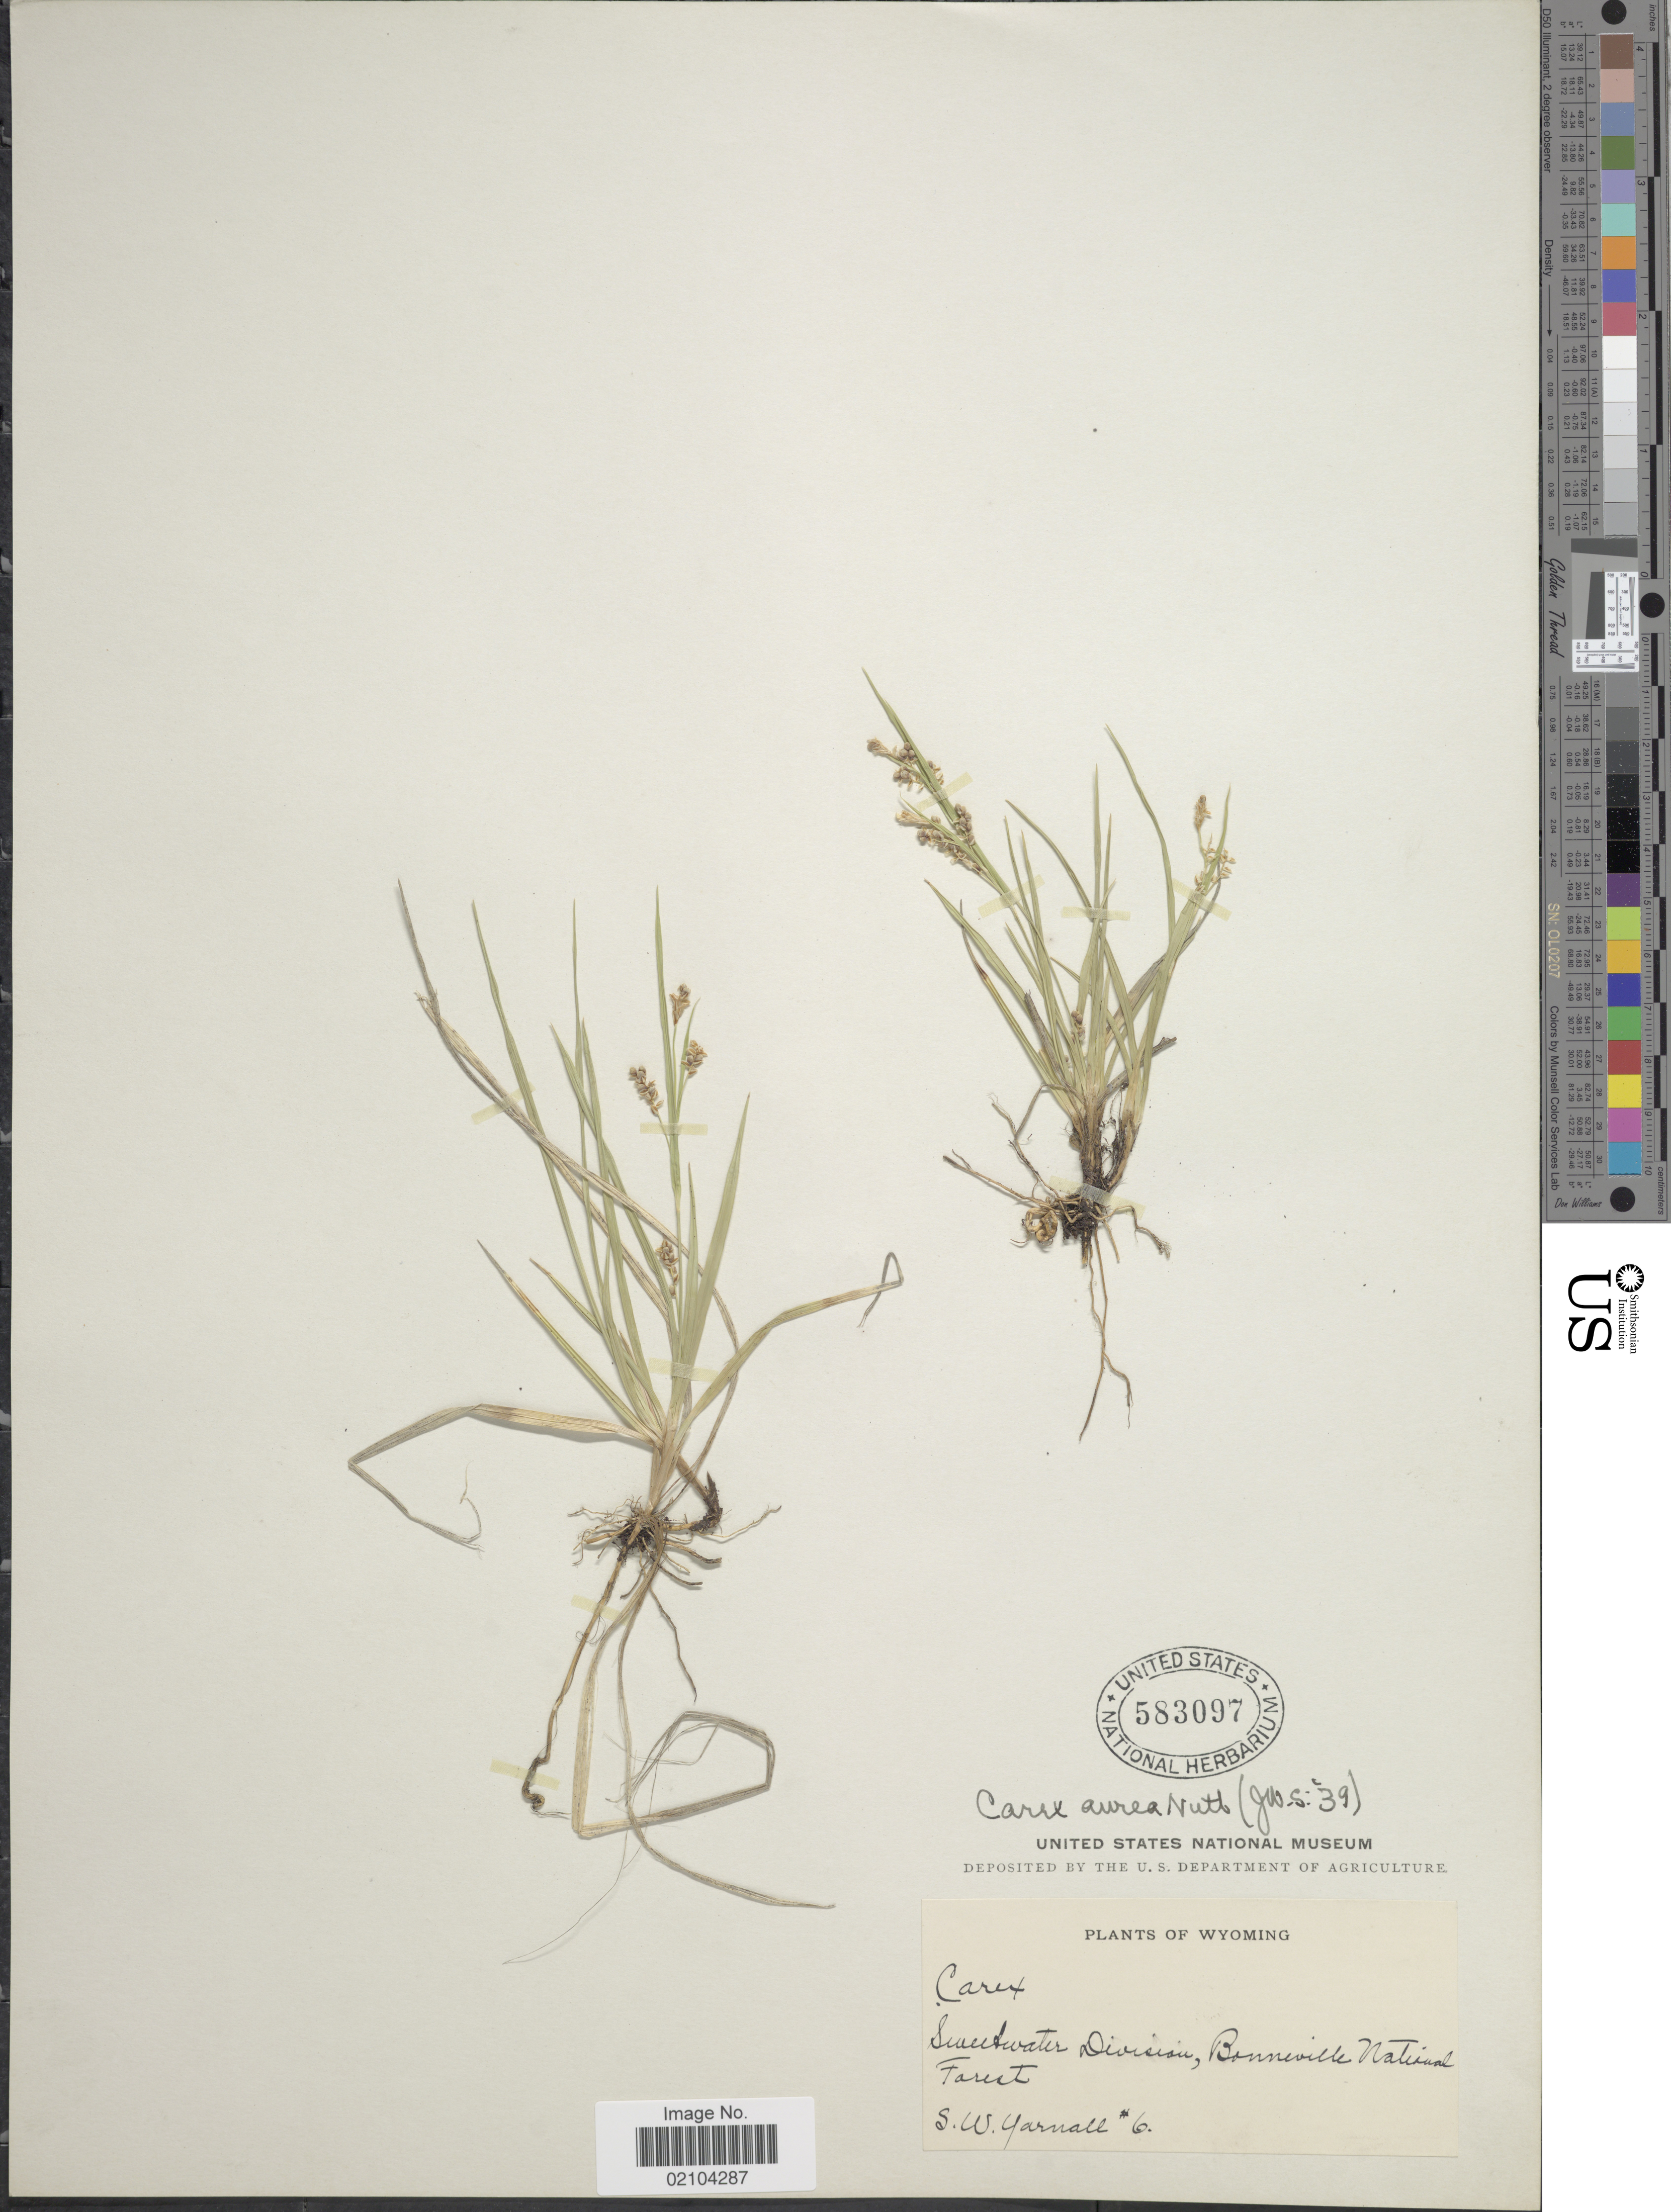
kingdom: Plantae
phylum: Tracheophyta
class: Liliopsida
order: Poales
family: Cyperaceae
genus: Carex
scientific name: Carex aurea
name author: Nutt.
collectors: S. Yarnall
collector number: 6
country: United States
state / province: Wyoming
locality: Sweetwater Division, Bonneville National Forest.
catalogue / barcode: US 583097